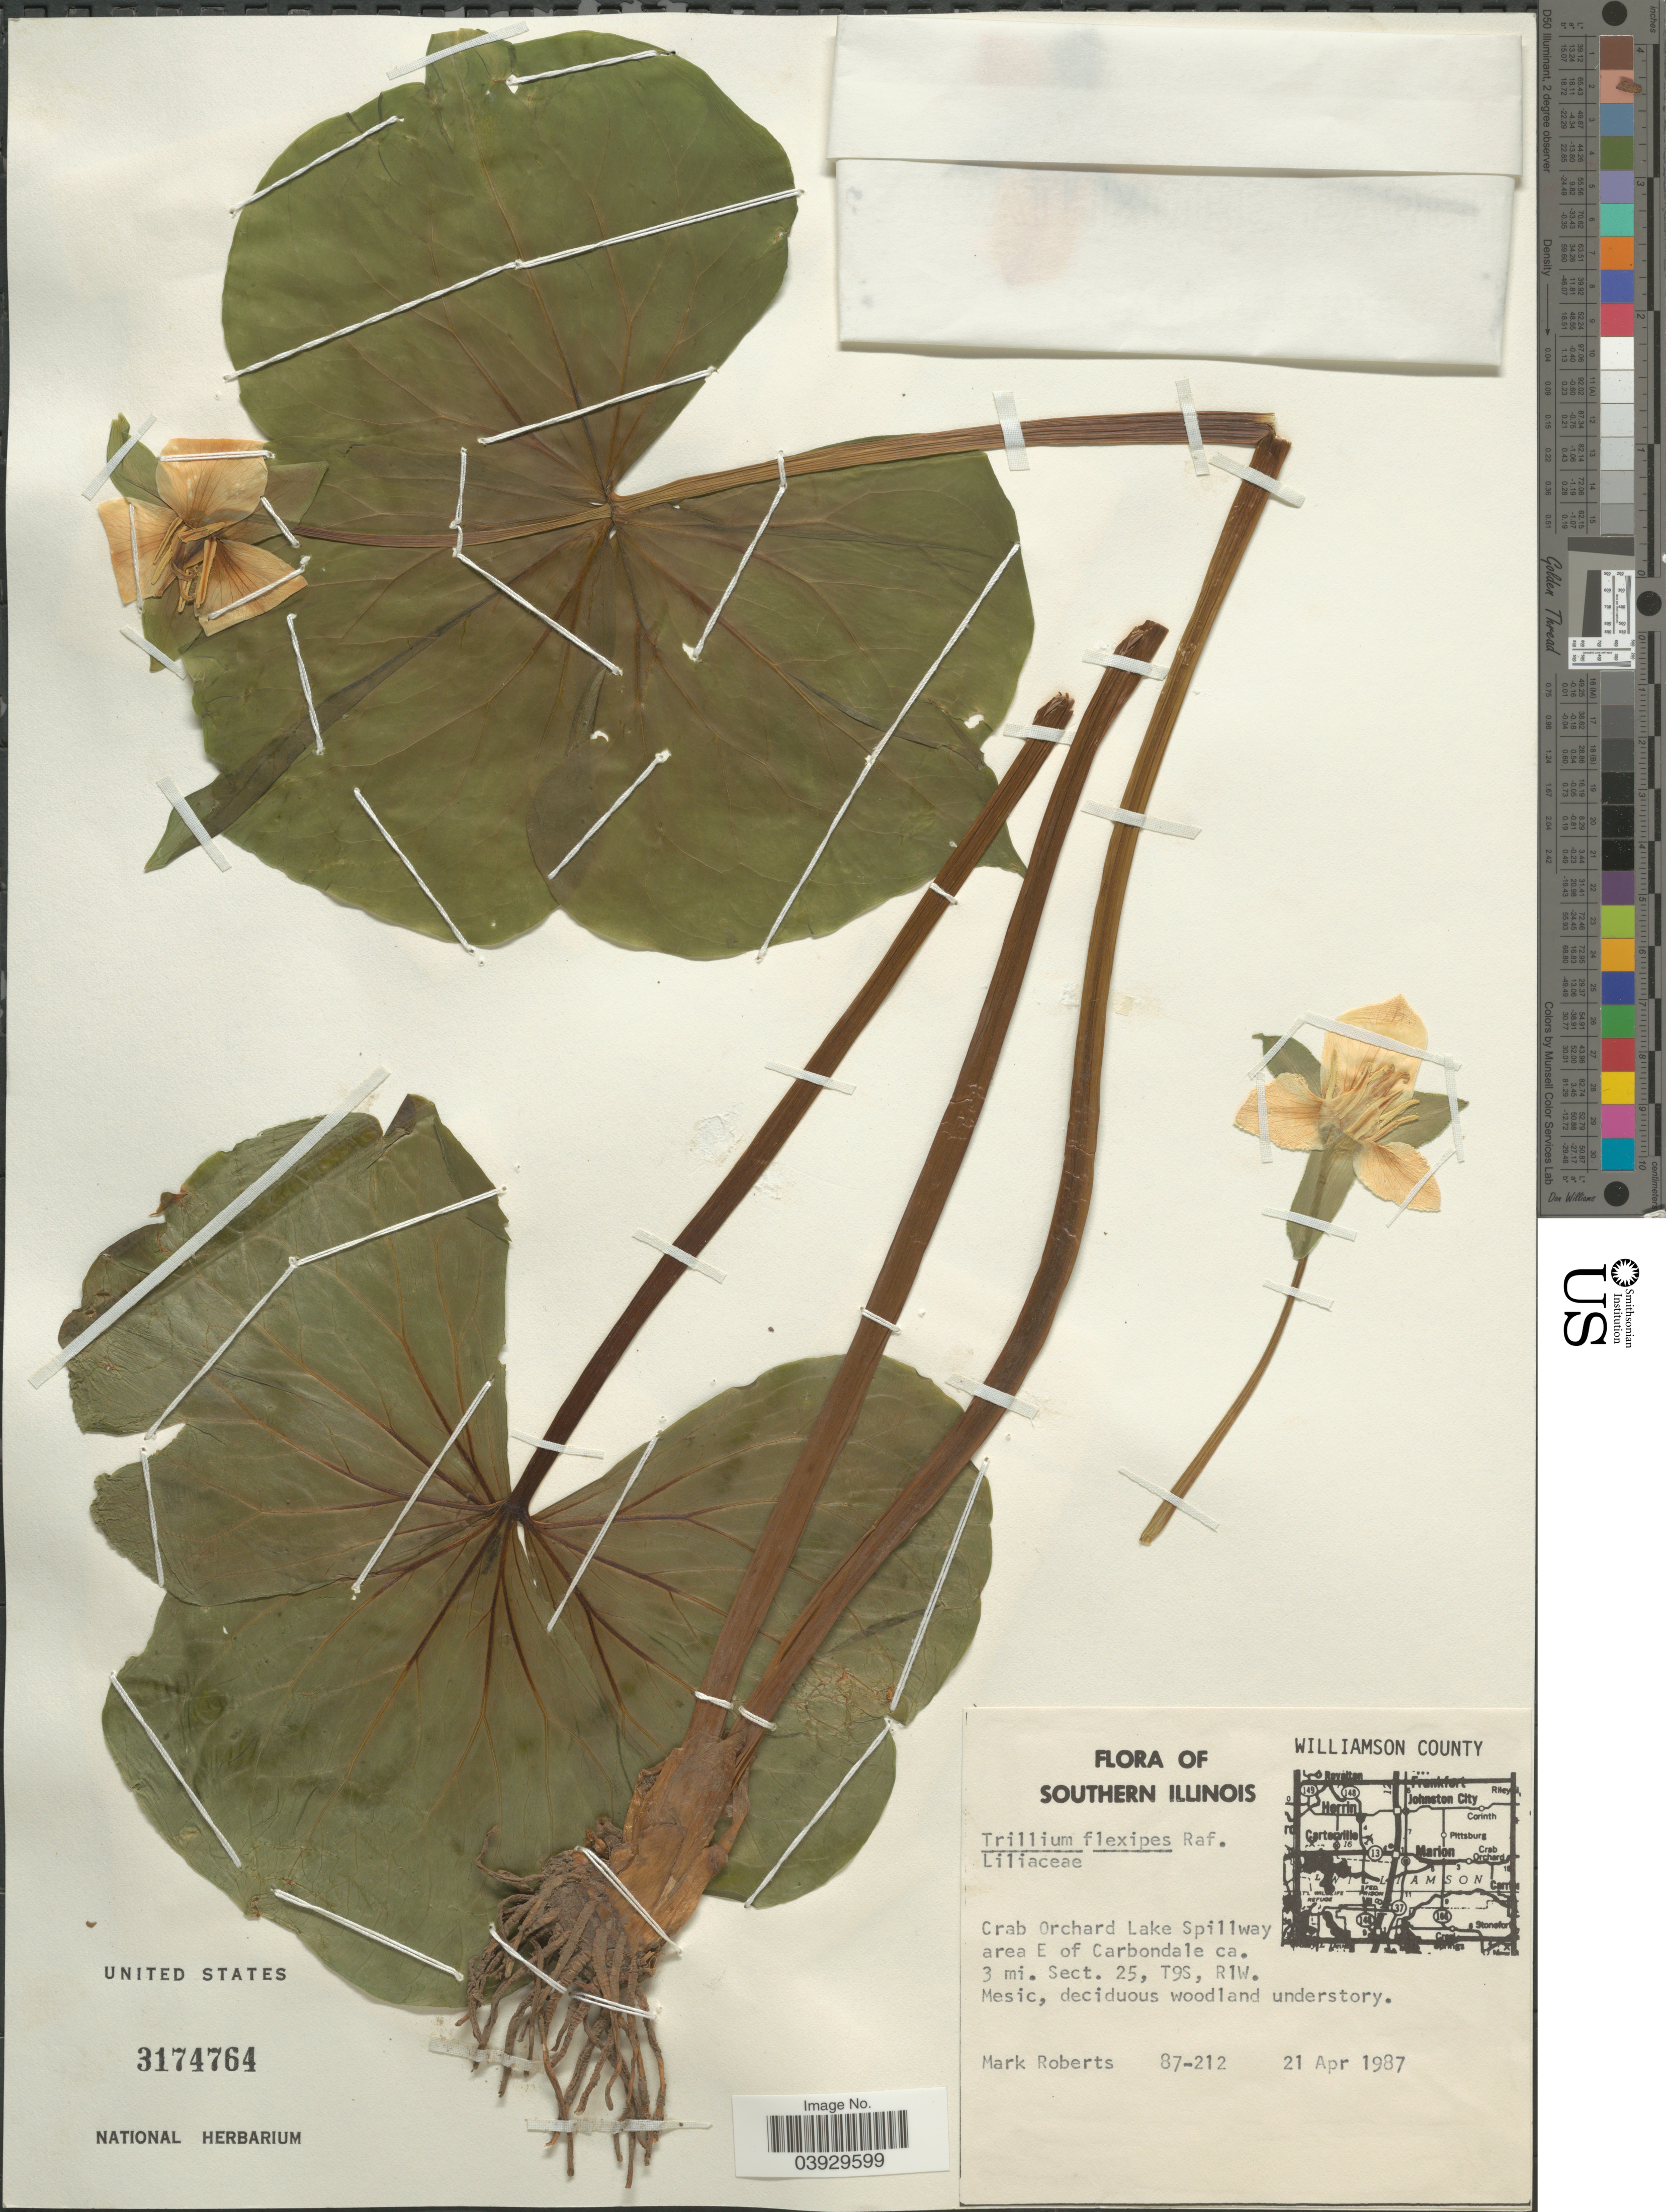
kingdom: Plantae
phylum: Tracheophyta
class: Liliopsida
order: Liliales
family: Melanthiaceae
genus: Trillium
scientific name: Trillium flexipes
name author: Raf.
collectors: M. Roberts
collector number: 87-212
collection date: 1987-04-21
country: United States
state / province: Illinois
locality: Southern Illinois. Williamson County. Crab Orchard Lake Spillway area E of Carbondale ca. 3 mi. Sect. 25, T9S, R1W.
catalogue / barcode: US 3174764